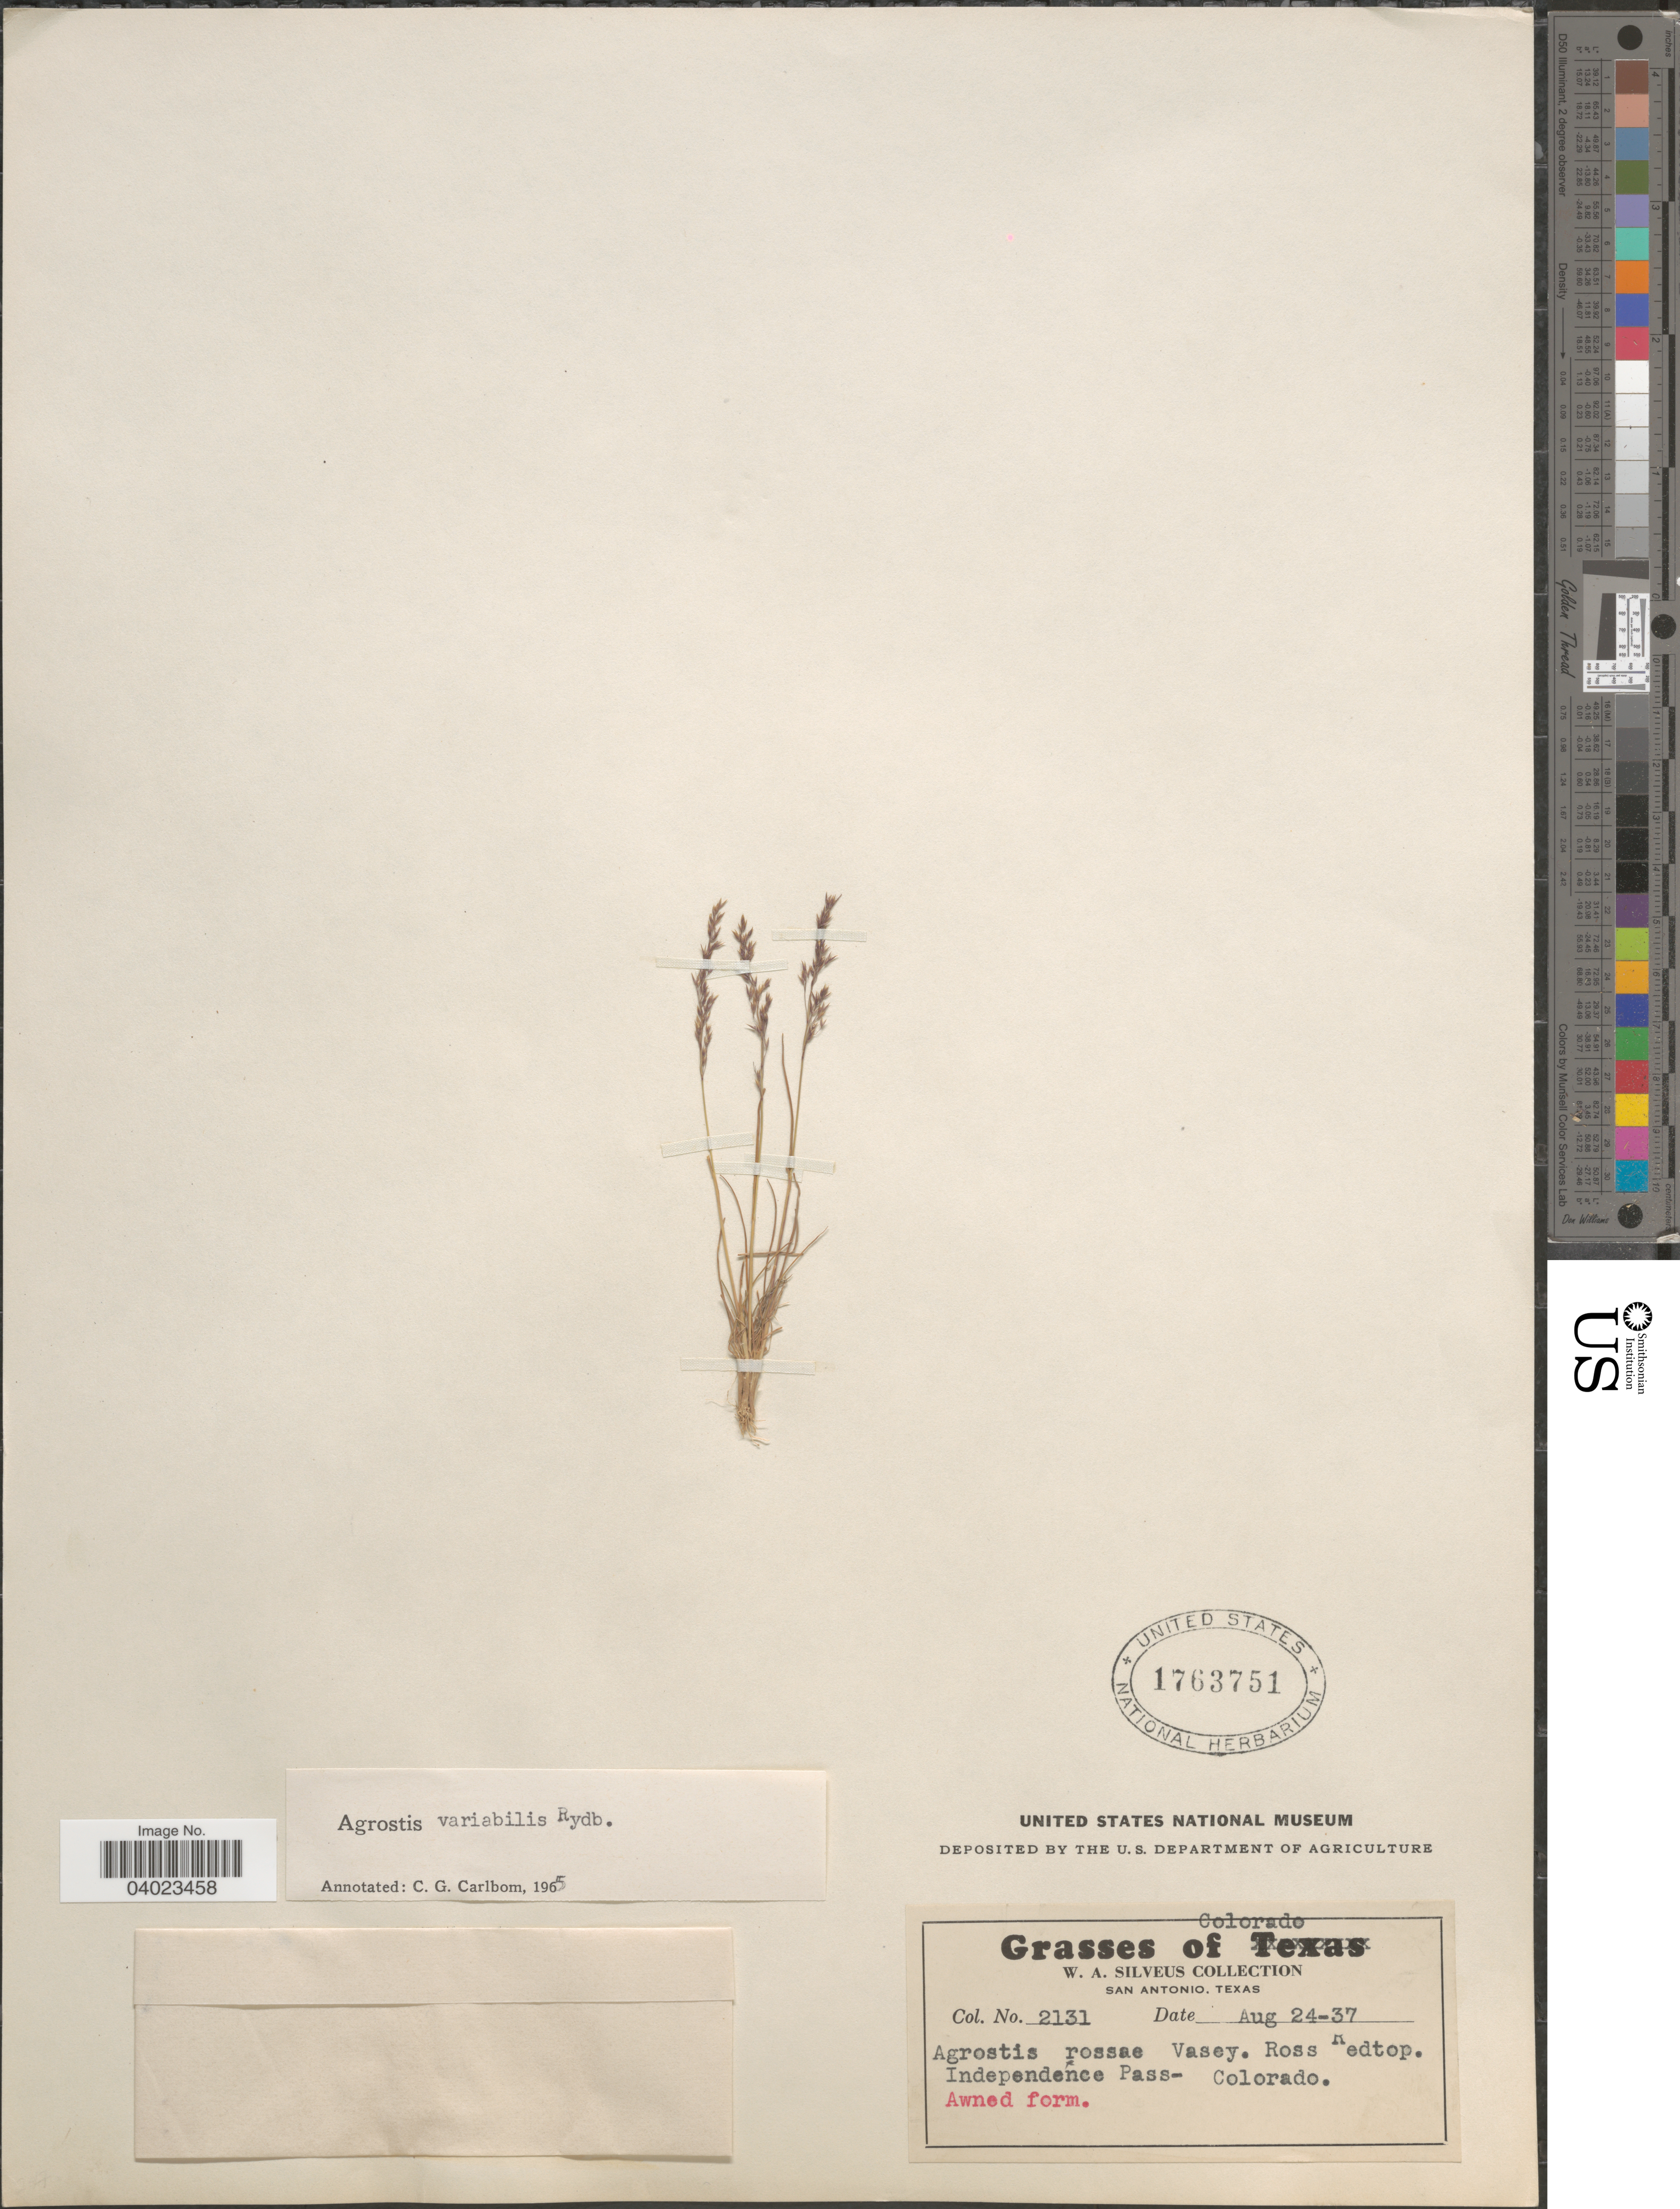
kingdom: Plantae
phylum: Tracheophyta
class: Liliopsida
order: Poales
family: Poaceae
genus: Agrostis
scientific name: Agrostis variabilis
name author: Rydb.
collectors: W. Silveus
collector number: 2131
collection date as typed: Transcribed d/m/y: 24/8/37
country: United States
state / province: Colorado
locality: Independence Pass.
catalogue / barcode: US 1763751